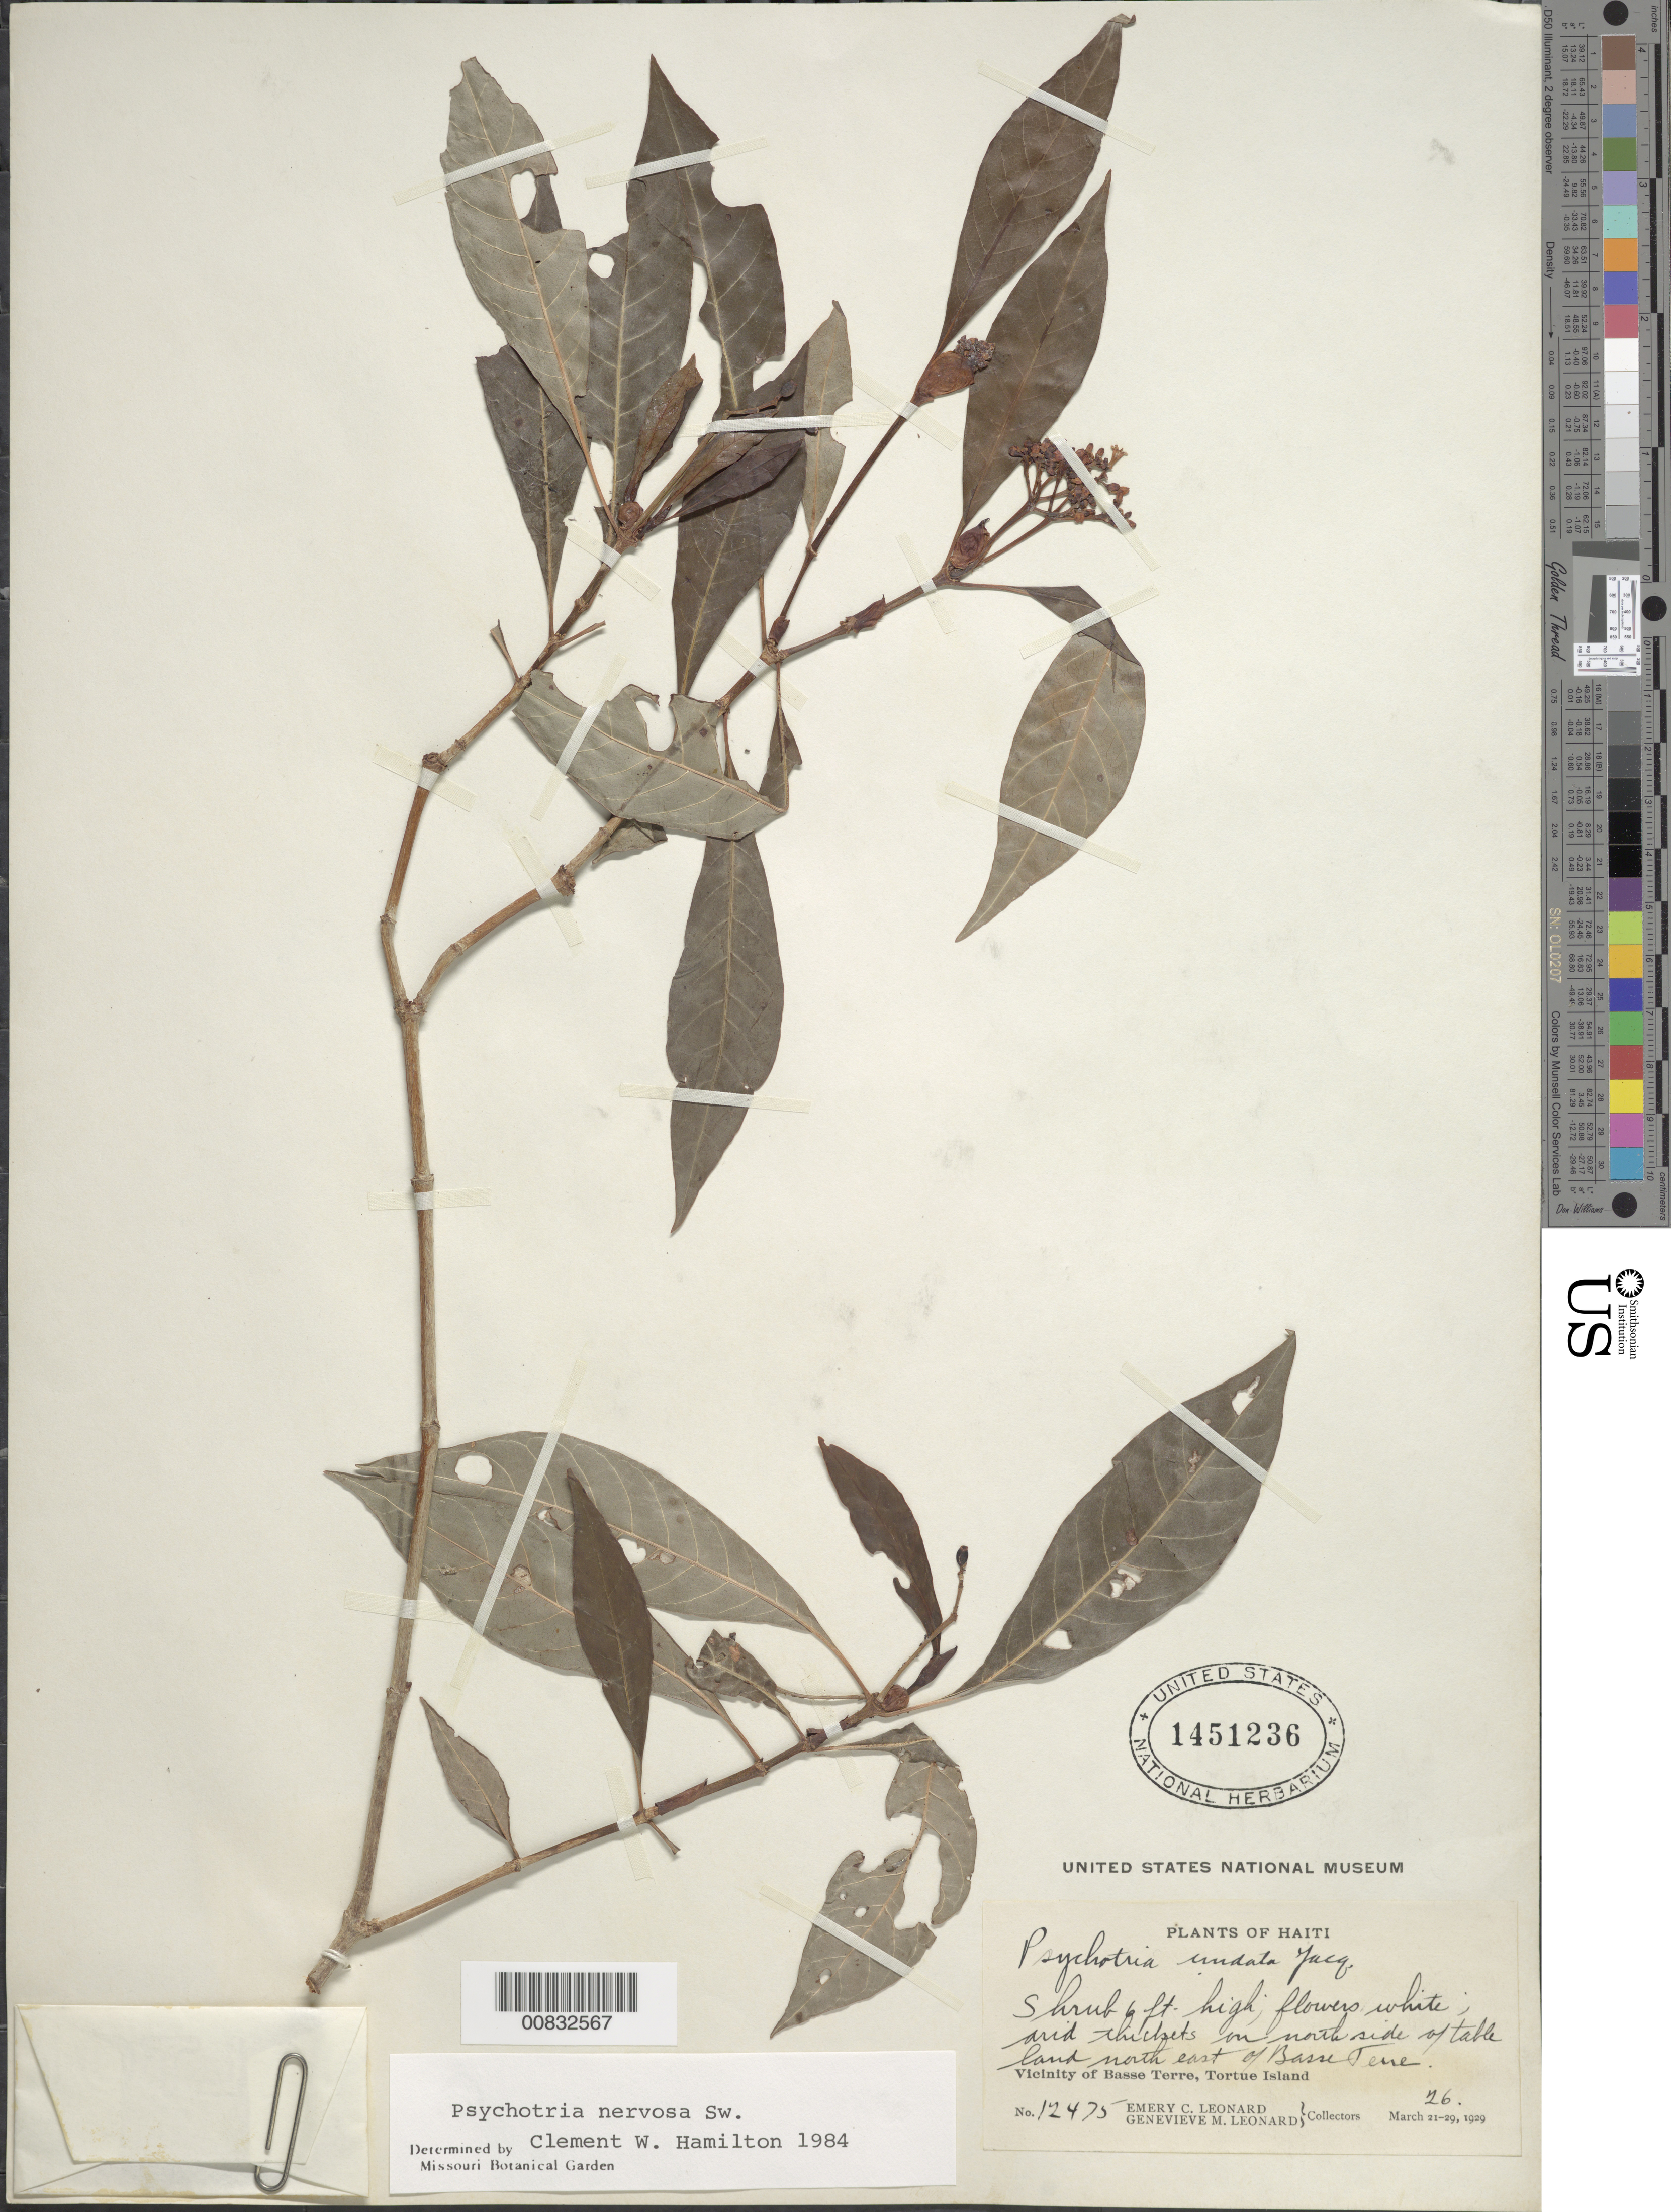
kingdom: Plantae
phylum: Tracheophyta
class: Magnoliopsida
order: Gentianales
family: Rubiaceae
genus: Psychotria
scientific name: Psychotria nervosa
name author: Sw.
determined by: Hamilton, C. W.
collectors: E. C. Leonard & G. M. Leonard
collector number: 12475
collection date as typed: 26 Mar 1929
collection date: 1929-03-26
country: Haiti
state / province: Nord-Ouest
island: Île de la Tortue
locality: Vicinity of Basse Terre, north side of table land NE of town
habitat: Arid thickets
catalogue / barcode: US 1451236